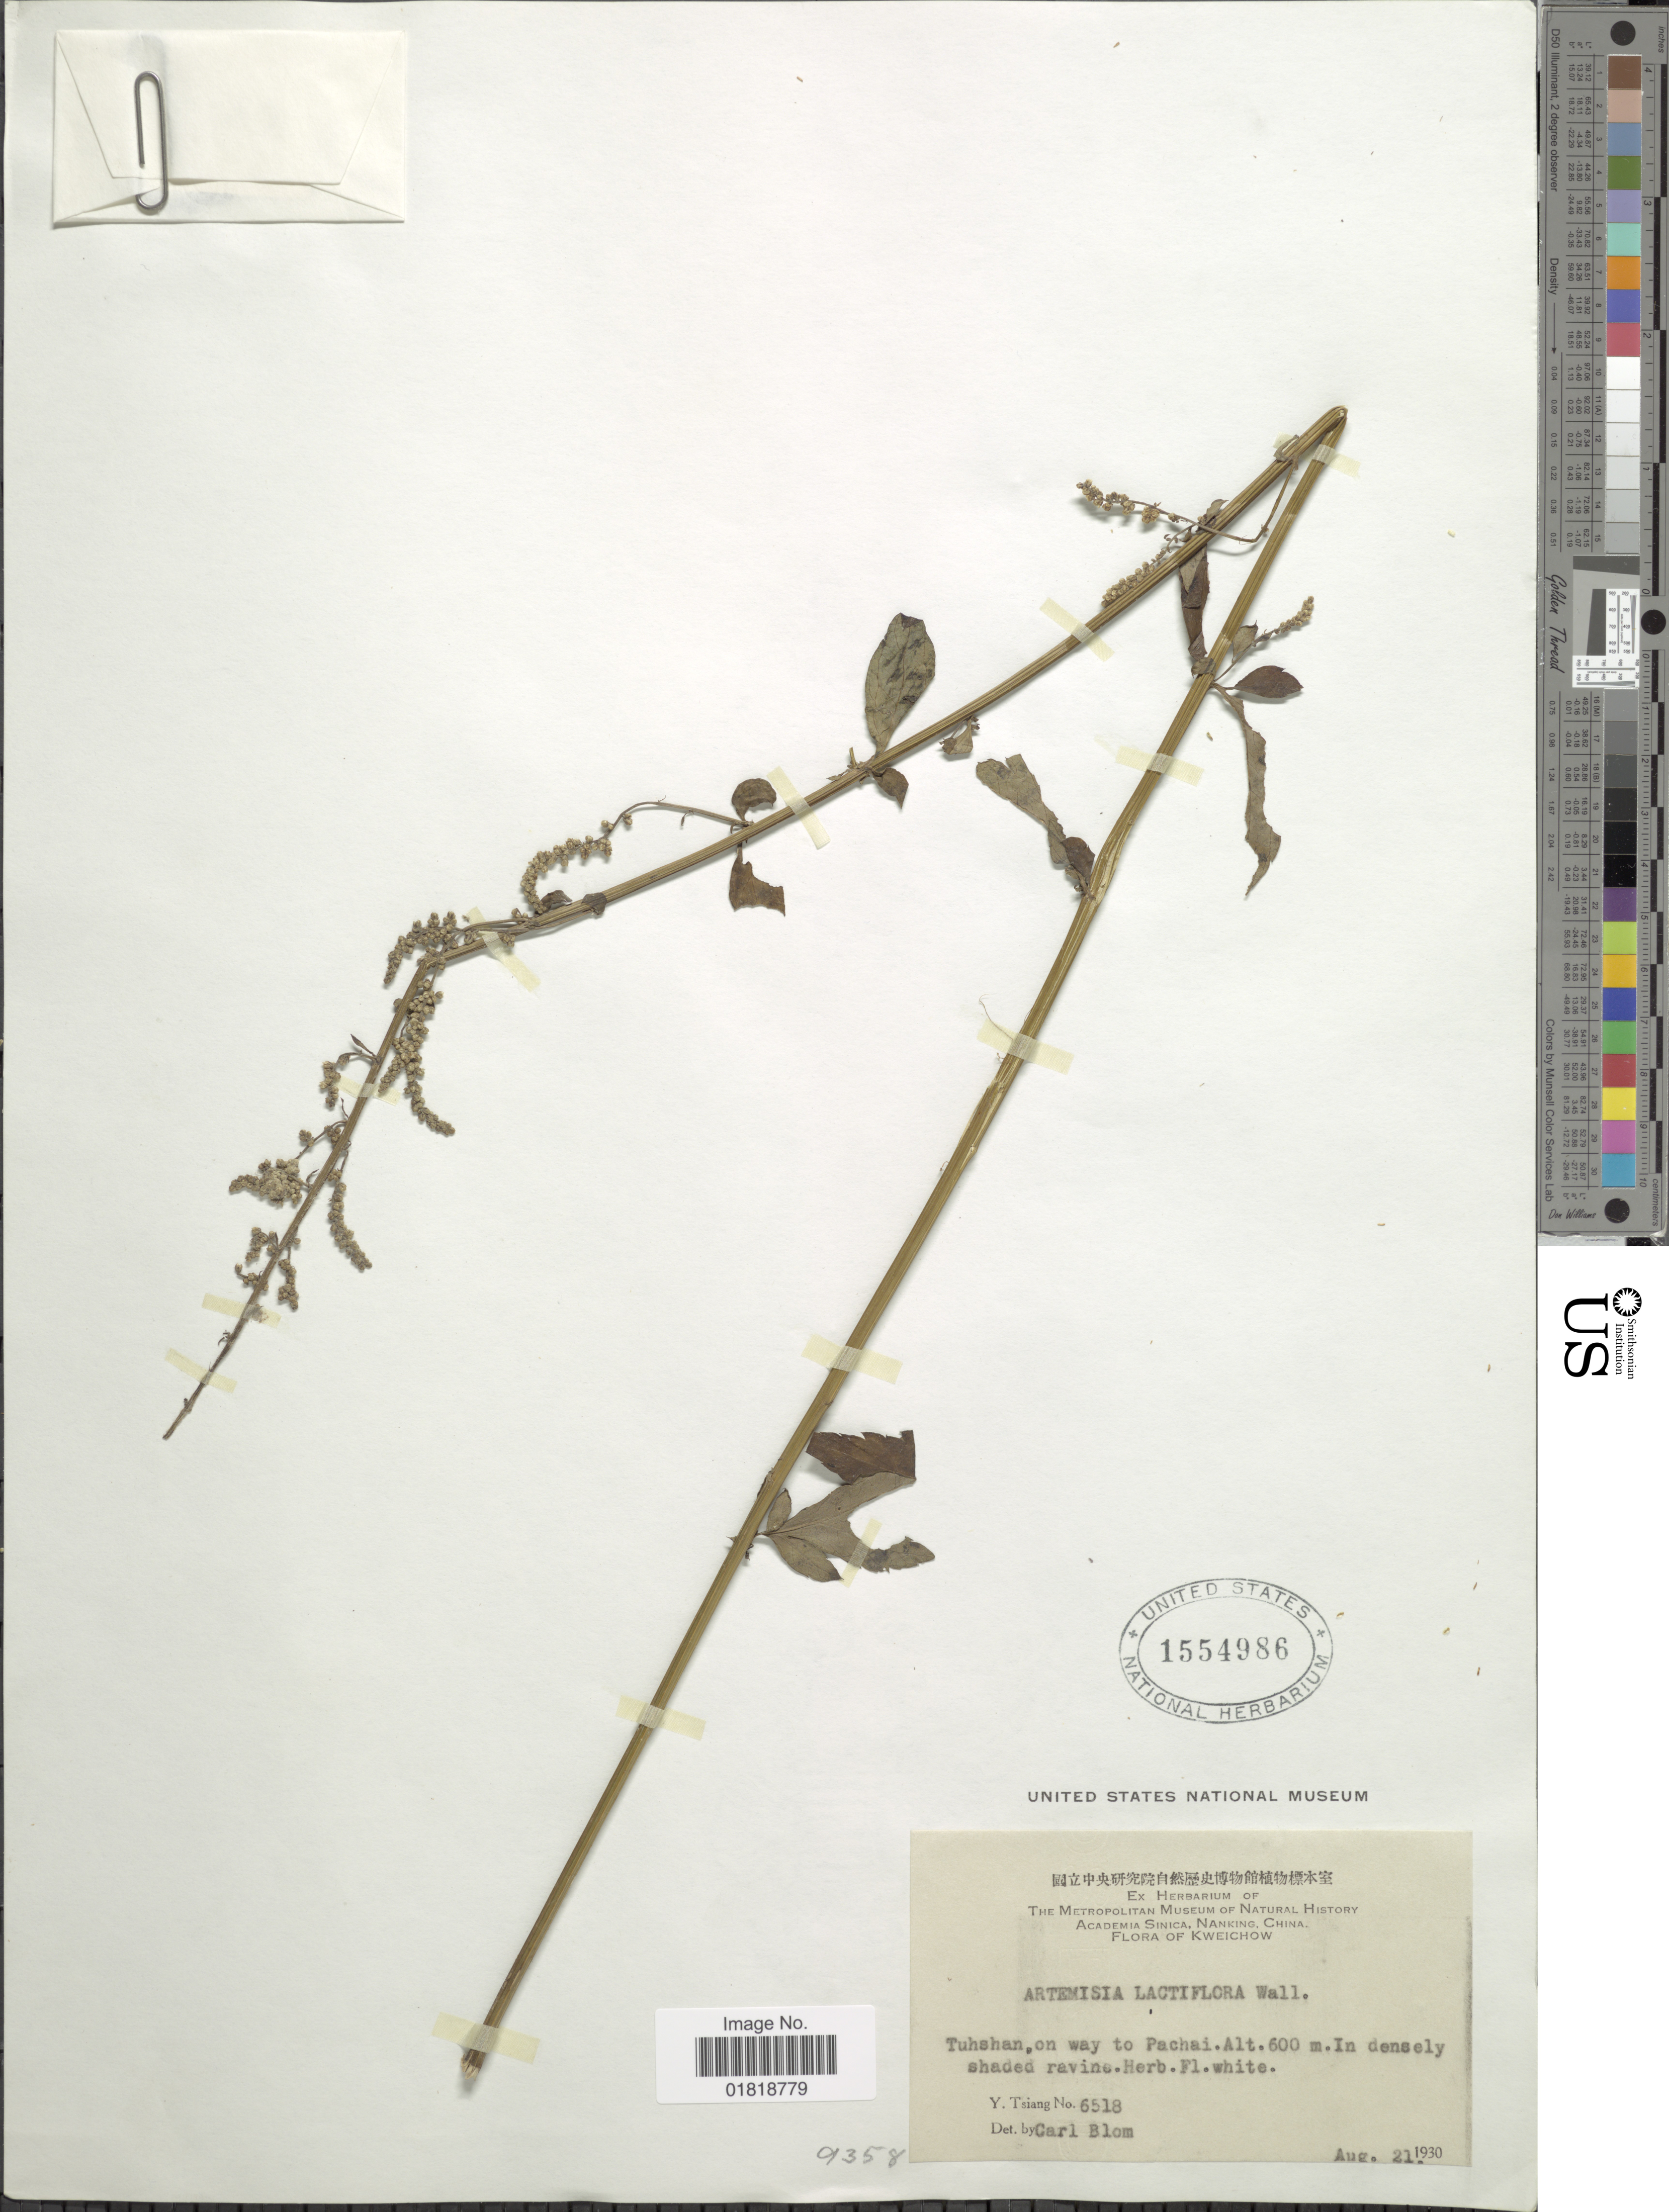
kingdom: Plantae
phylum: Tracheophyta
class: Magnoliopsida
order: Asterales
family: Asteraceae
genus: Artemisia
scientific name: Artemisia lactiflora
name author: Wall. ex DC.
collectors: Y. Tsiang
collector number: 6518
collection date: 1930-08-21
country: China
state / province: Guizhou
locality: Kweichow, Tuhshan, on way to Pachai, in dendely shaded ravine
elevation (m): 600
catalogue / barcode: US 1554986